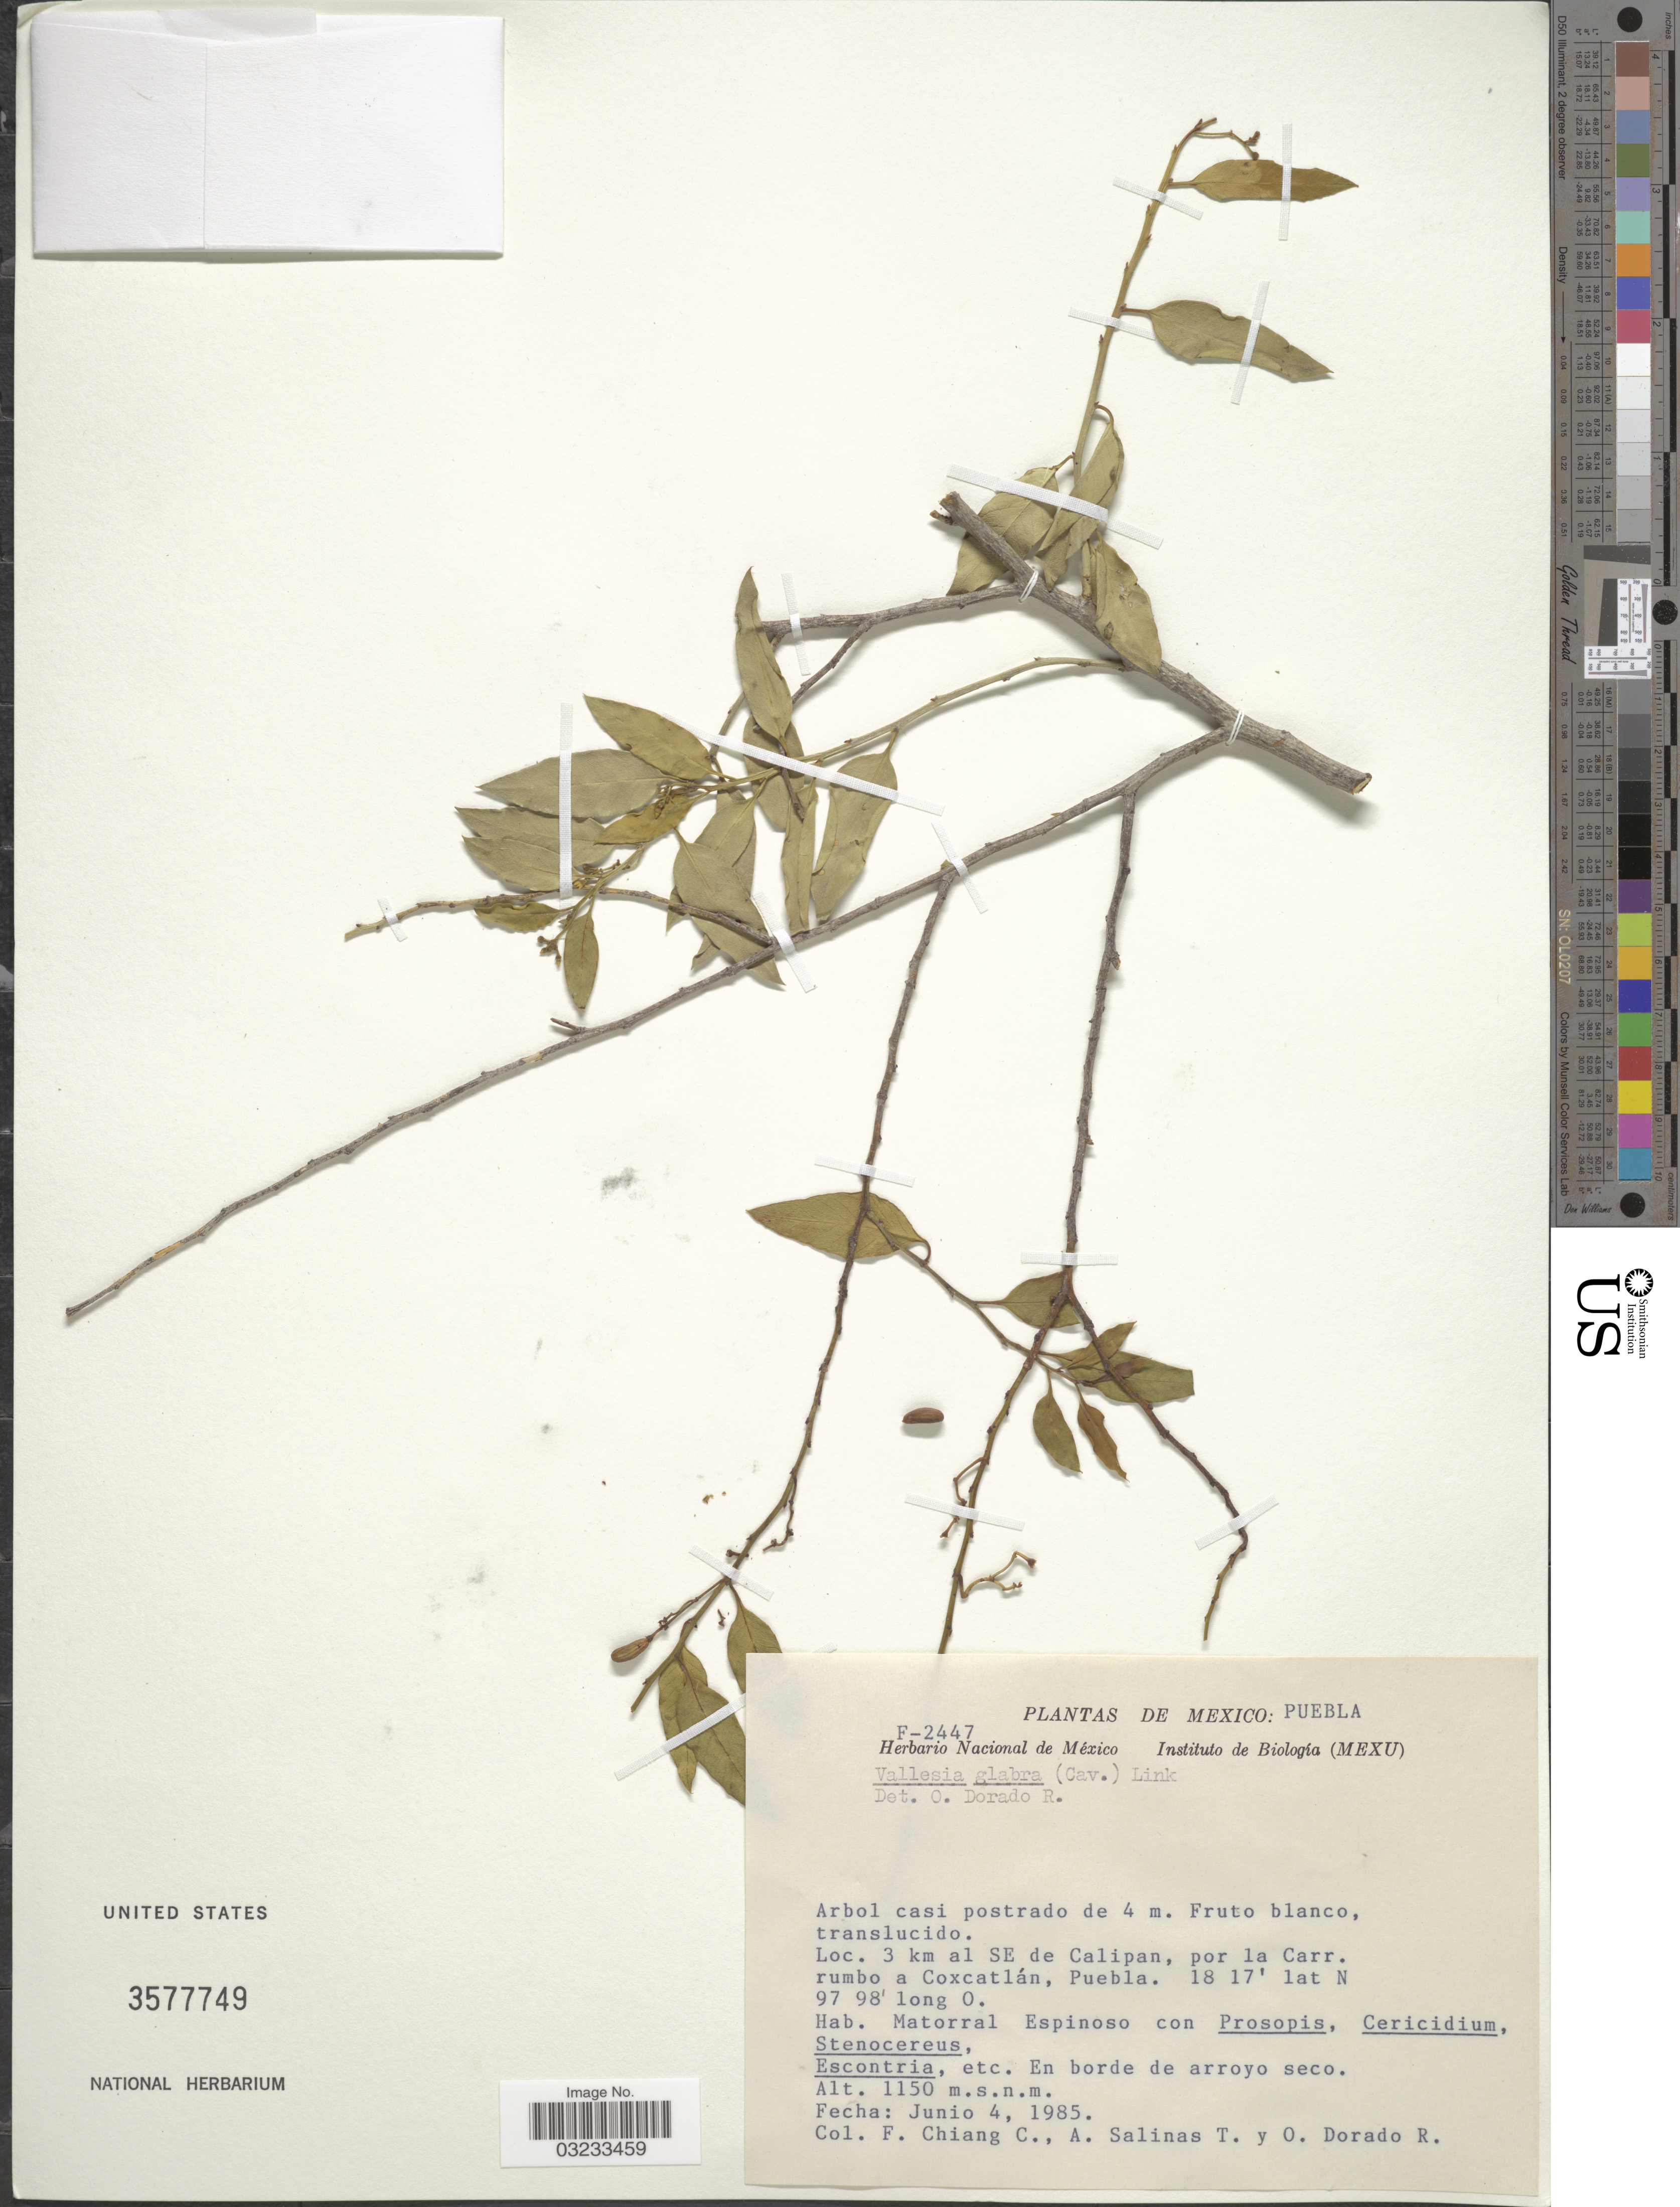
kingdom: Plantae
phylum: Tracheophyta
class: Magnoliopsida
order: Gentianales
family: Apocynaceae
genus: Vallesia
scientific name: Vallesia glabra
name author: (Cav.) Link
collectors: F. Chiang C., A. Salinas T. & O. Dorado R.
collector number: F-2447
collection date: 1985-06-04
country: Mexico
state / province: Puebla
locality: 3 km al SE de Calipan, por la Carr., rumbo a Coxcatlán, Puebla.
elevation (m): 1150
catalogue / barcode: US 3577749